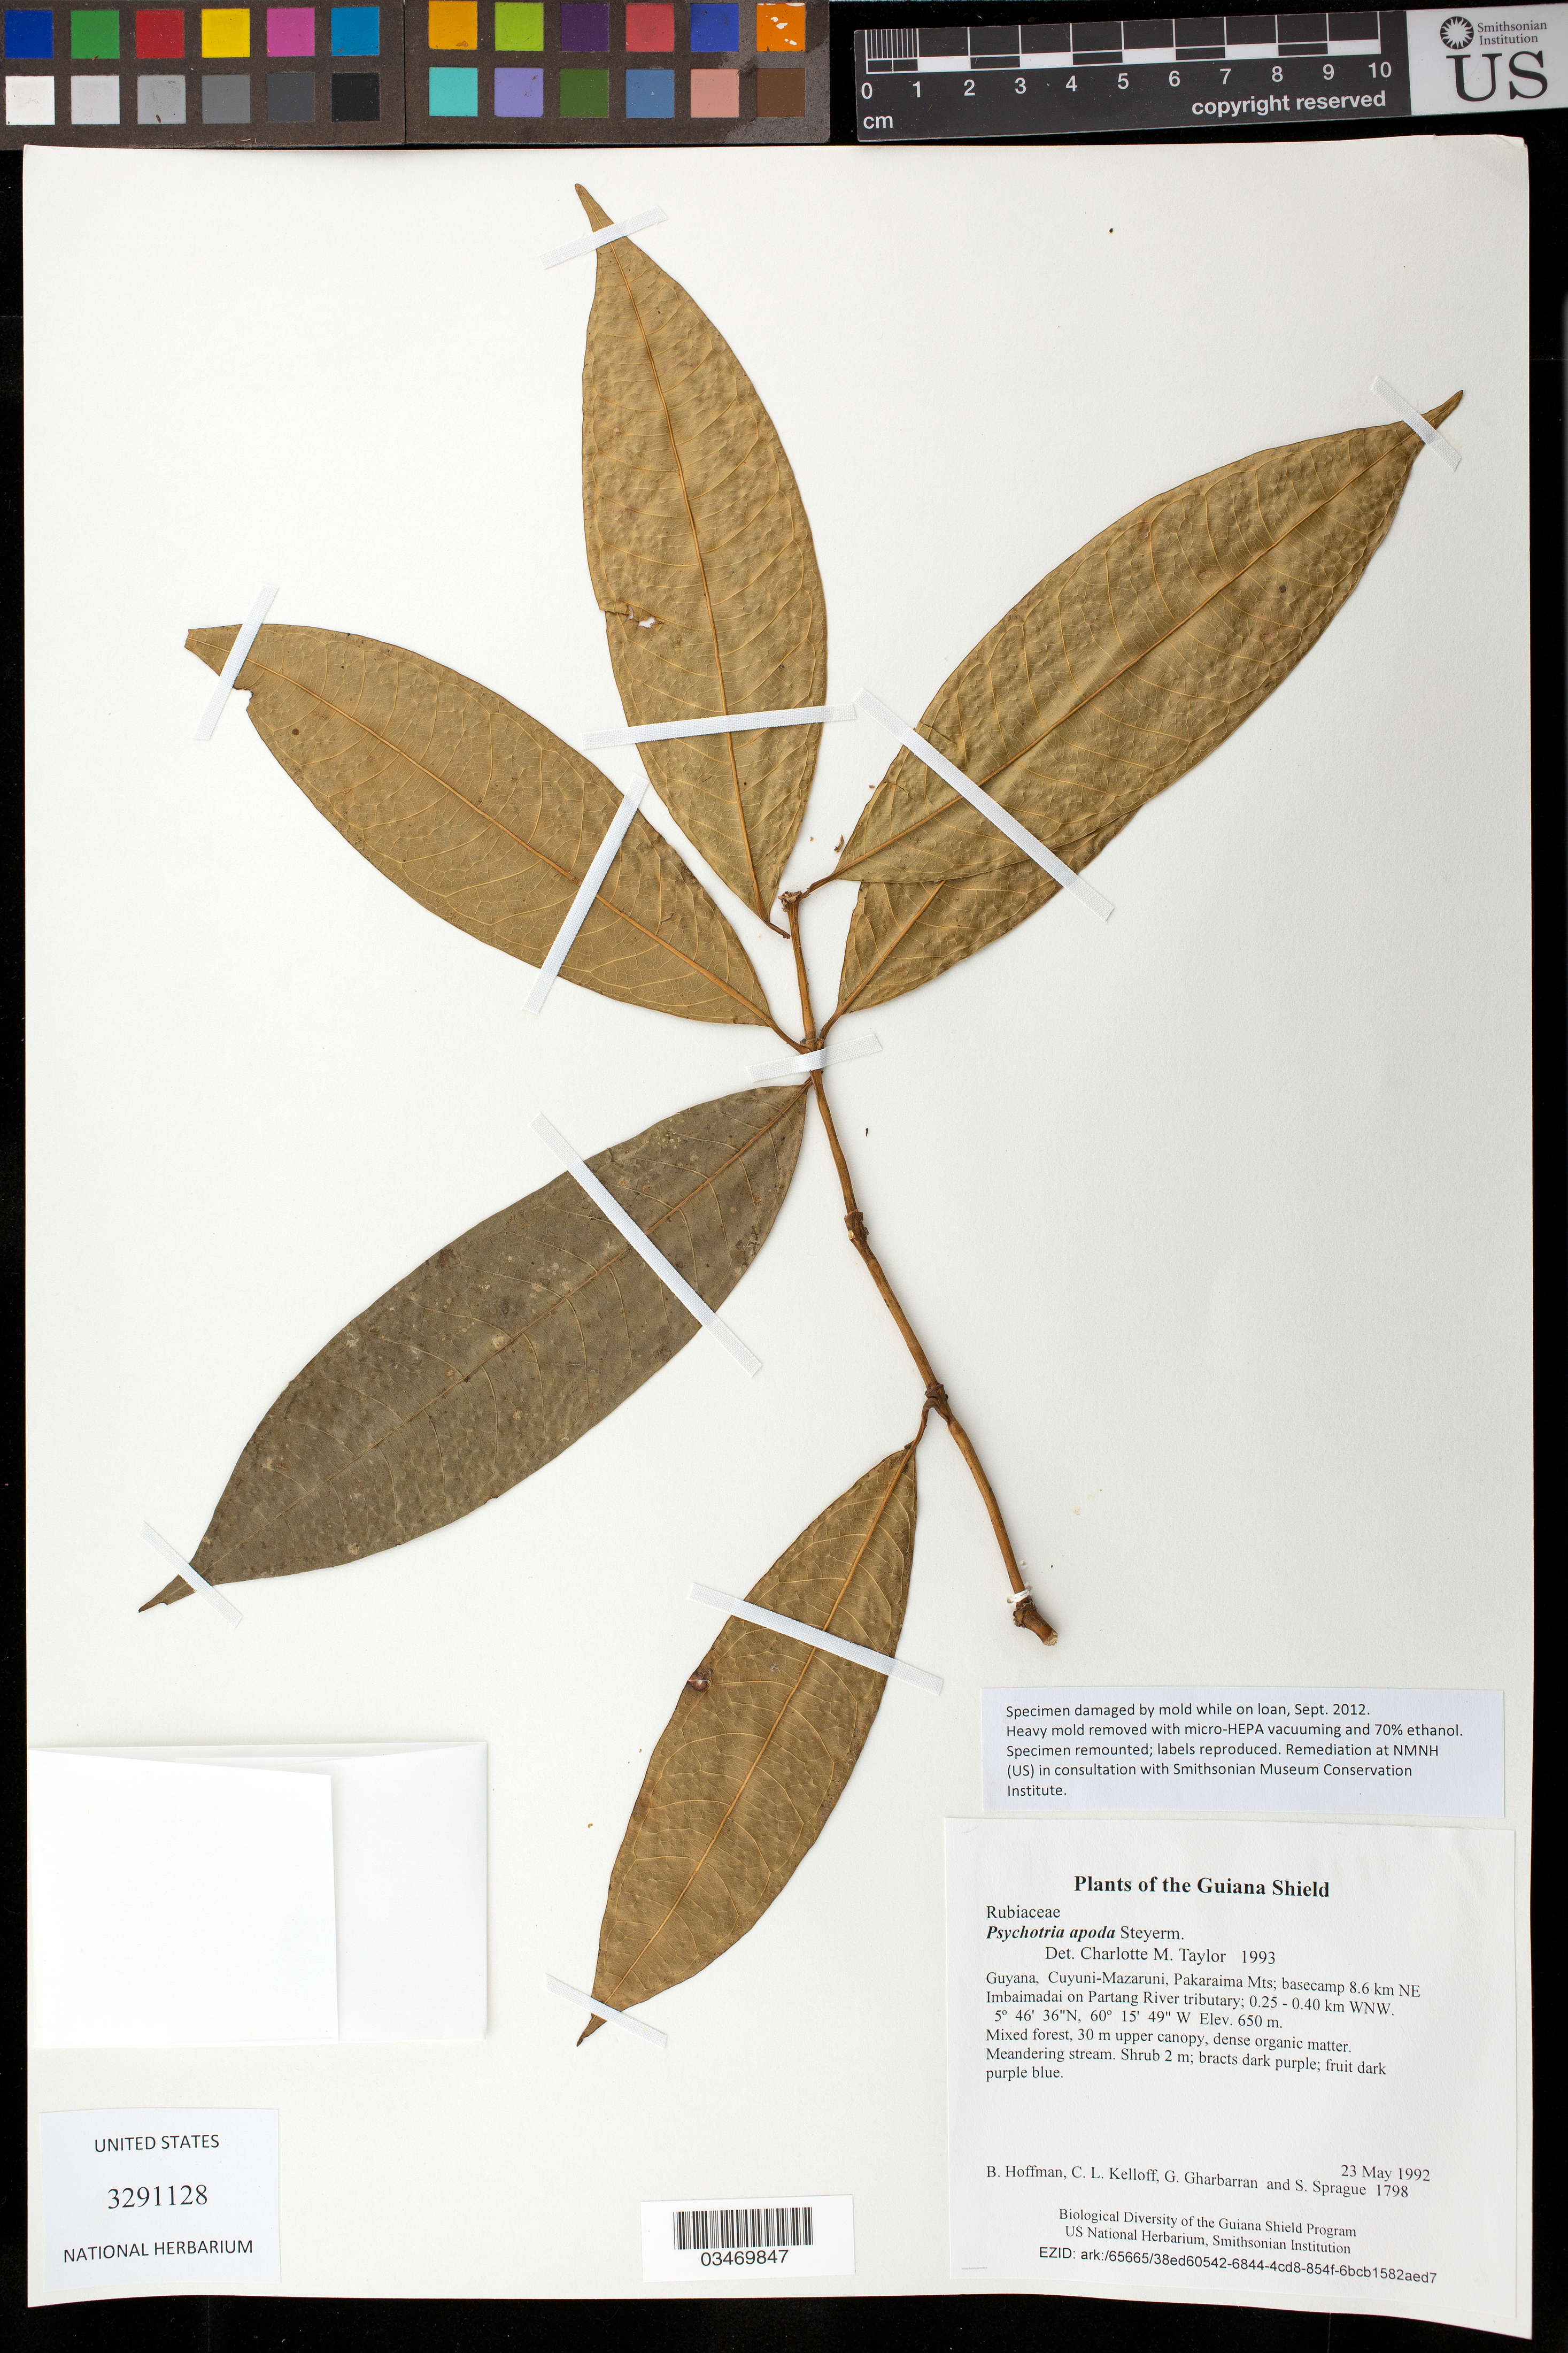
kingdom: Plantae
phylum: Tracheophyta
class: Magnoliopsida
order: Gentianales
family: Rubiaceae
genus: Psychotria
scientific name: Psychotria apoda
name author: Steyerm.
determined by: Taylor, Charlotte M.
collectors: B. Hoffman, C. L. Kelloff, G. Gharbarran & S. Sprague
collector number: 1798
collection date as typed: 23 May 1992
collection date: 1992-05-23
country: Guyana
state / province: Cuyuni-Mazaruni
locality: Pakaraima Mts; basecamp 8.6 km NE Imbaimadai on Partang River tributary; 0.25 - 0.40 km WNW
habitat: Mixed forest, 30 m upper canopy, dense organic matter. Meandering stream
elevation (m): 650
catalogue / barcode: US 3291128